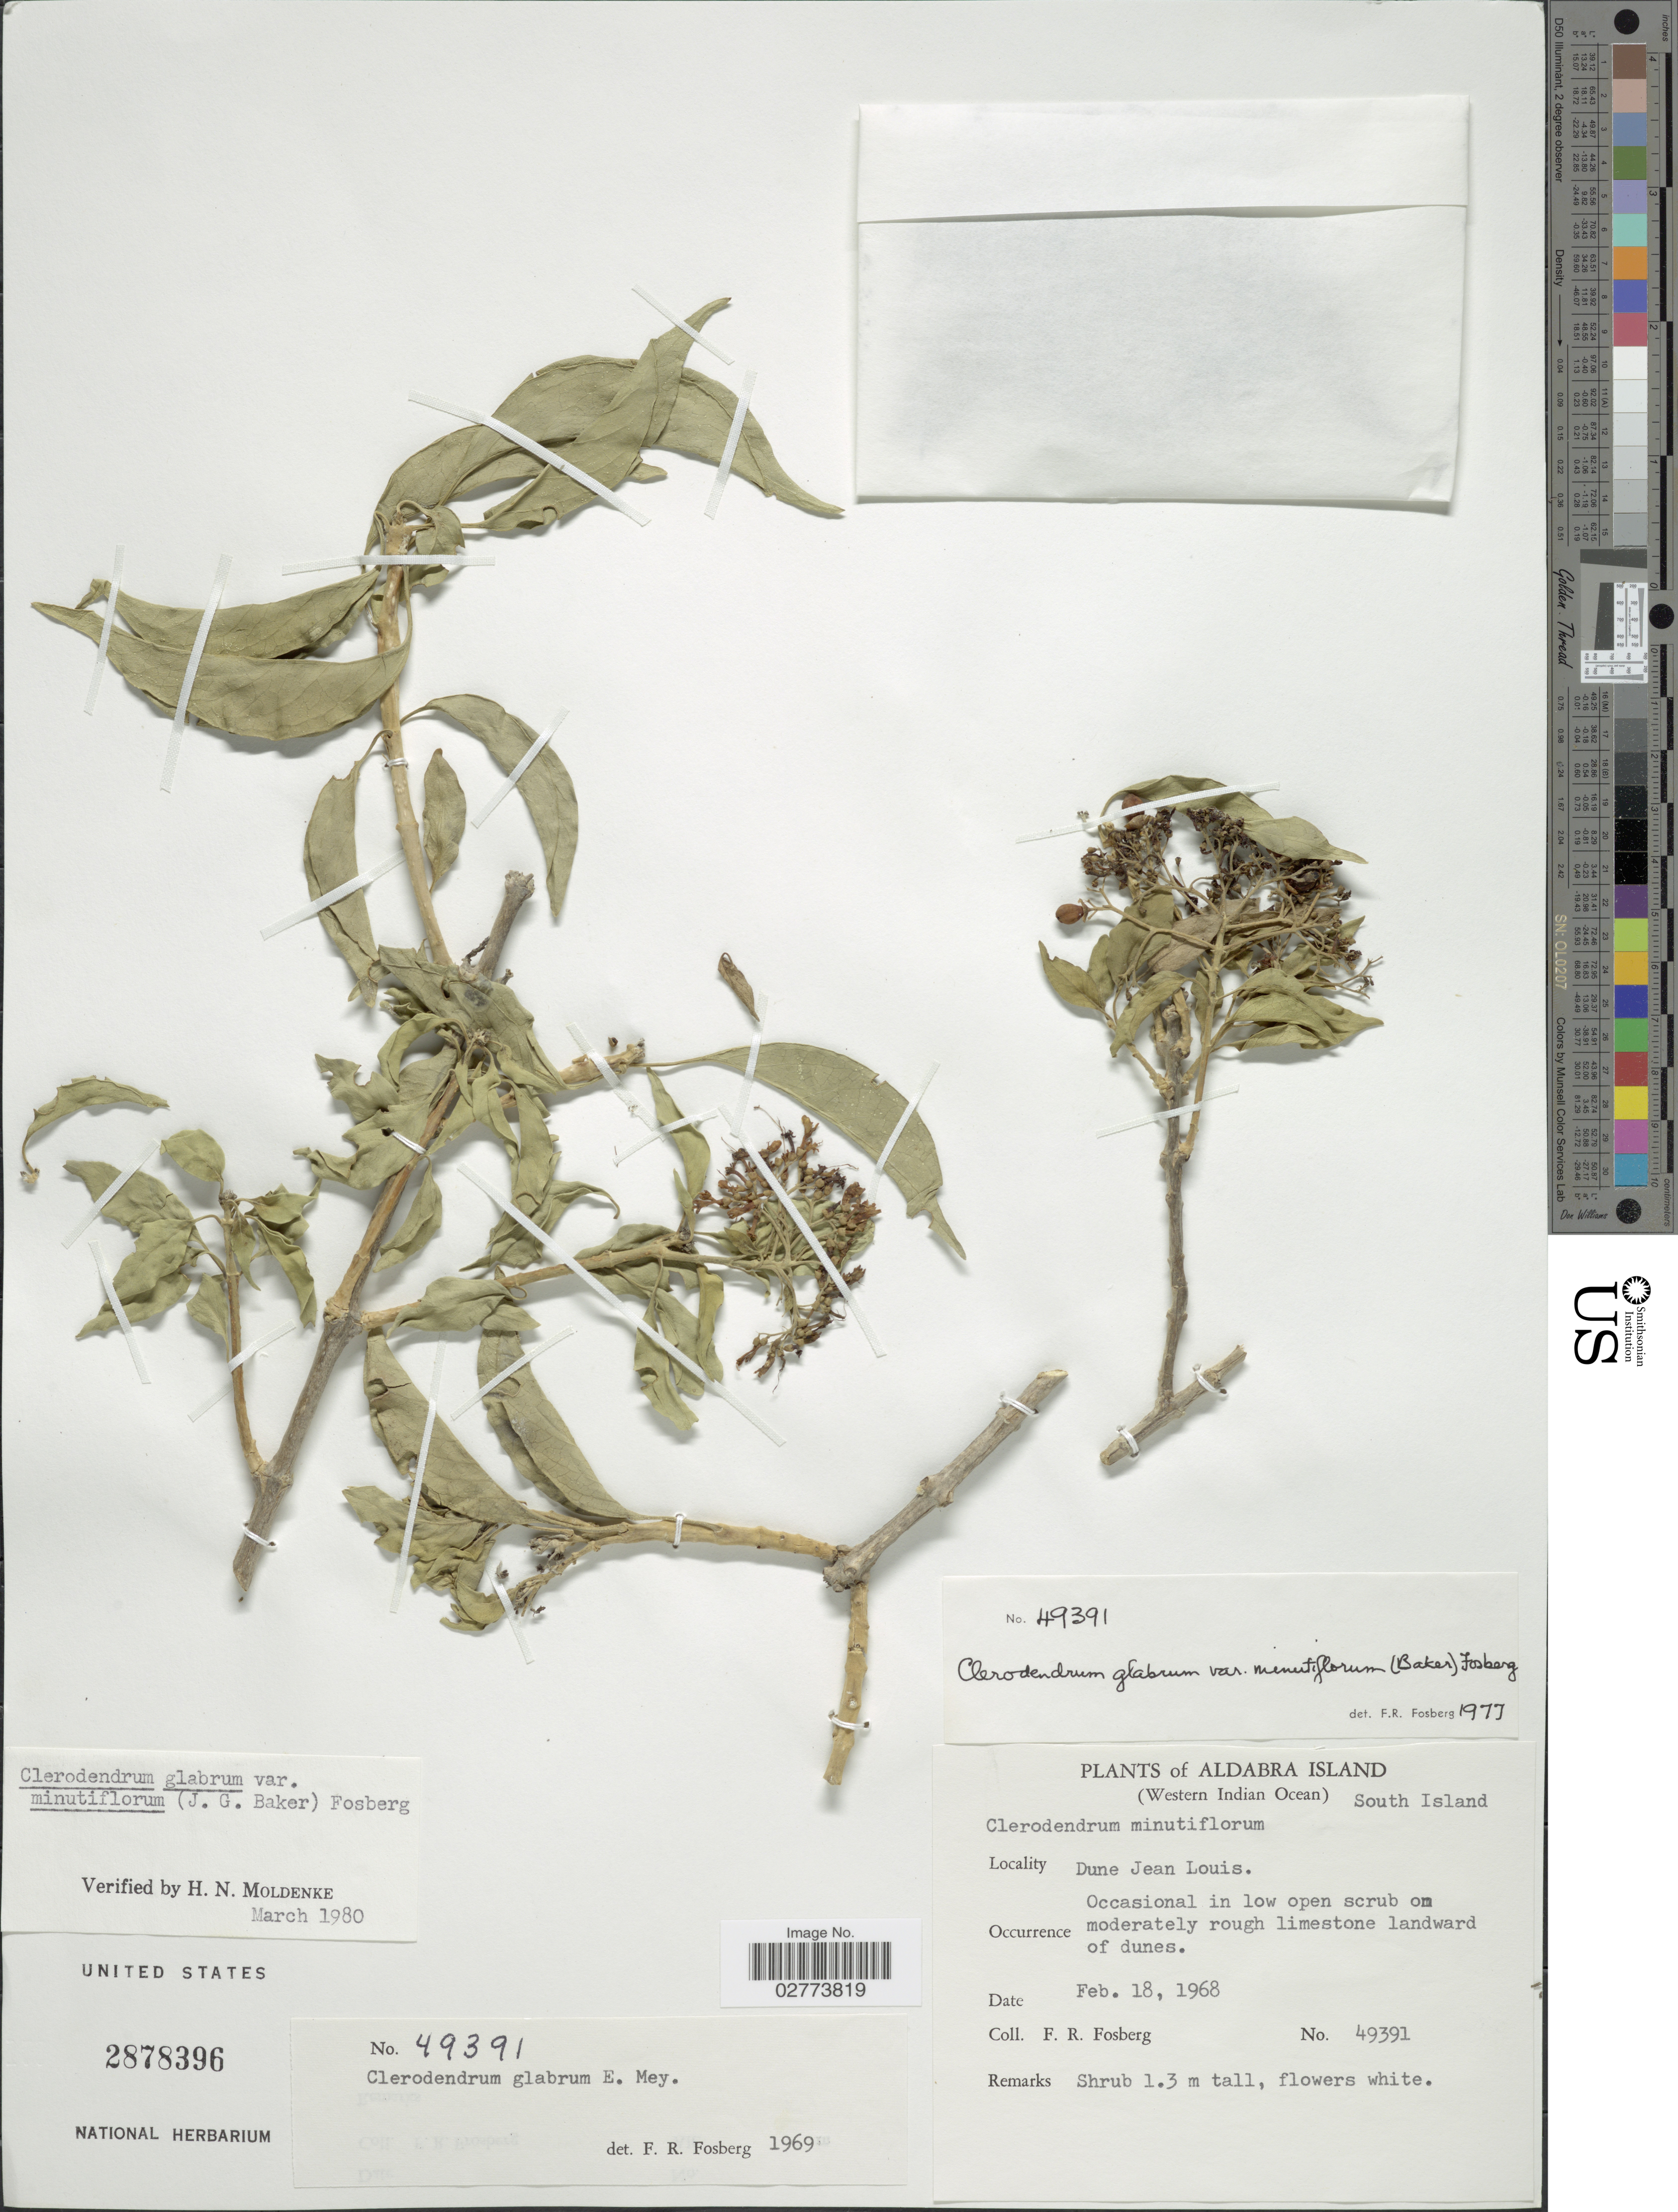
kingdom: Plantae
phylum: Tracheophyta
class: Magnoliopsida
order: Lamiales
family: Lamiaceae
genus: Clerodendrum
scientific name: Clerodendrum glabrum var. minutiflorum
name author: (Baker) Fosberg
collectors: F. R. Fosberg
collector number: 49391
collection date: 1968-02-18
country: Seychelles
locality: Aldabra Island (Western Indian Ocean) South Island, Dune Jean Louis.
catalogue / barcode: US 2878396